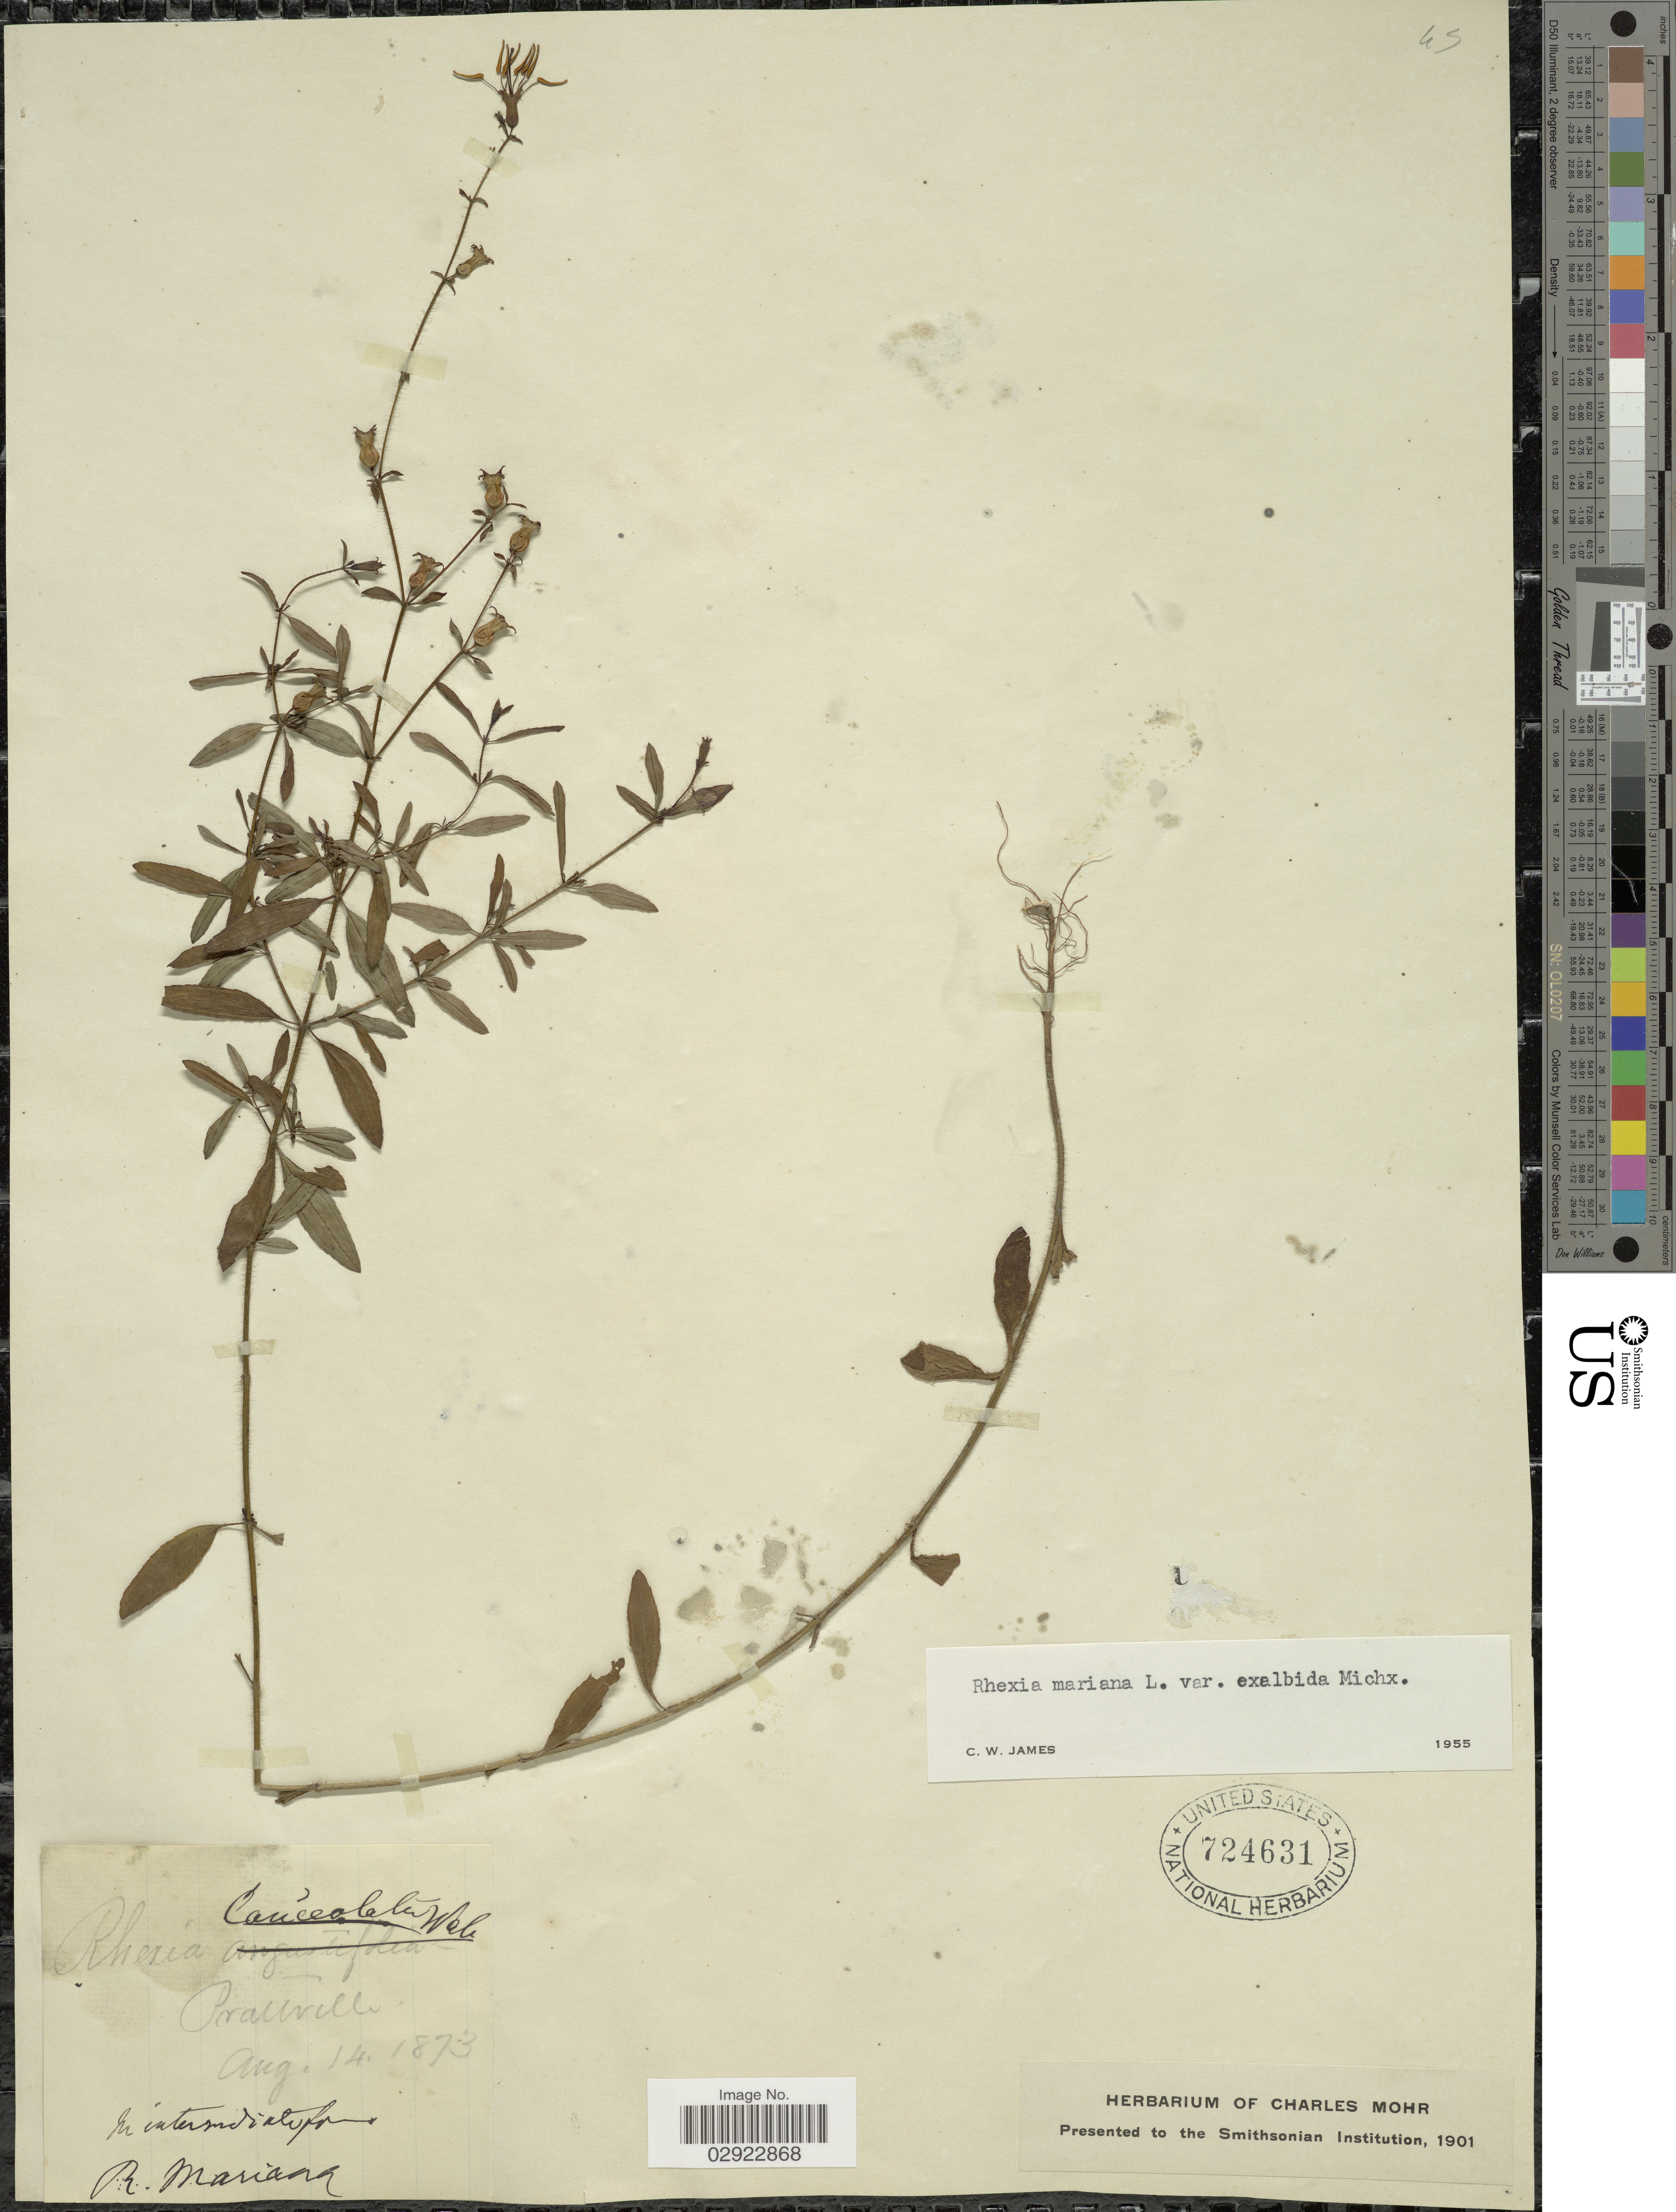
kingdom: Plantae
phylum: Tracheophyta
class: Magnoliopsida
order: Myrtales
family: Melastomataceae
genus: Rhexia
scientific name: Rhexia mariana var. exalbida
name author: Michx.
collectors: ex herb. Charles Mohr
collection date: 1873-08-14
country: United States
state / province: Alabama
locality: Prattville.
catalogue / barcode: US 724631